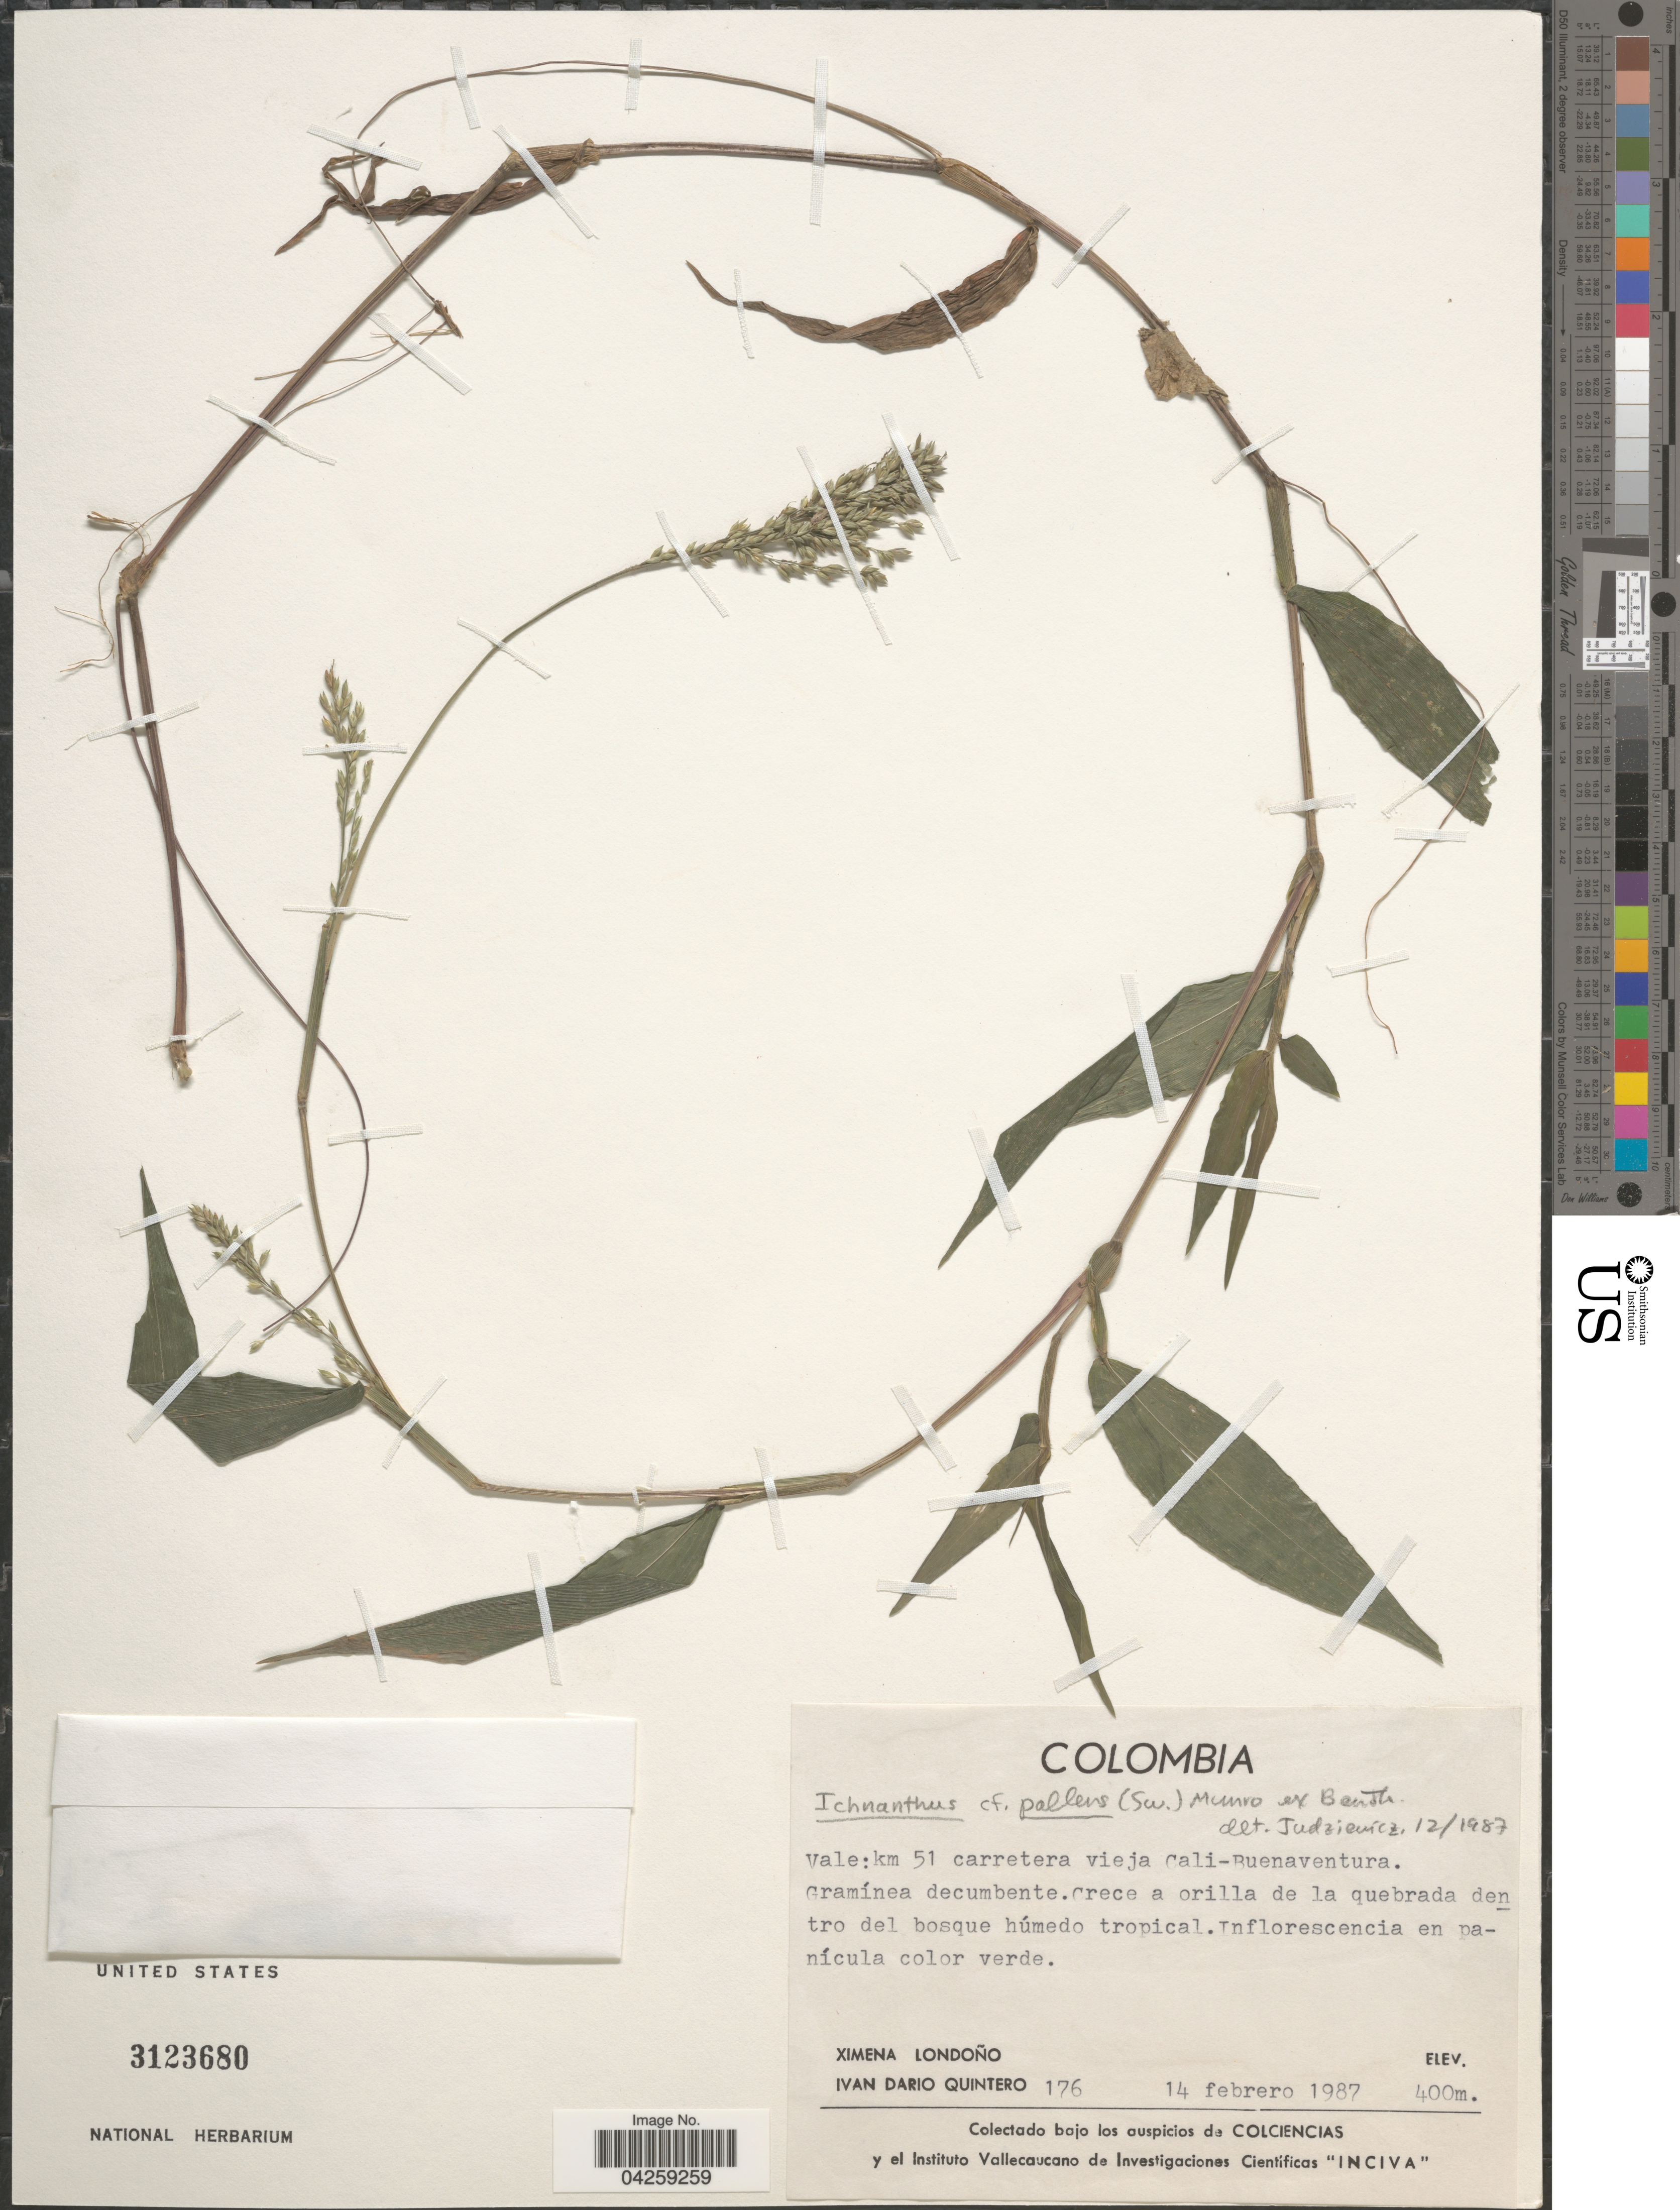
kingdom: Plantae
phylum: Tracheophyta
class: Liliopsida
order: Poales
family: Poaceae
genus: Ichnanthus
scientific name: Ichnanthus pallens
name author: (Sw.) Munro ex Benth.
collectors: X. Londoño & I. Quintero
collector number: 176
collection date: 1987-02-14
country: Colombia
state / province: Valle del Cauca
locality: Vale: km 51 carretera vieja Cali-Buenaventura.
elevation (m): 400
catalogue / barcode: US 3123680